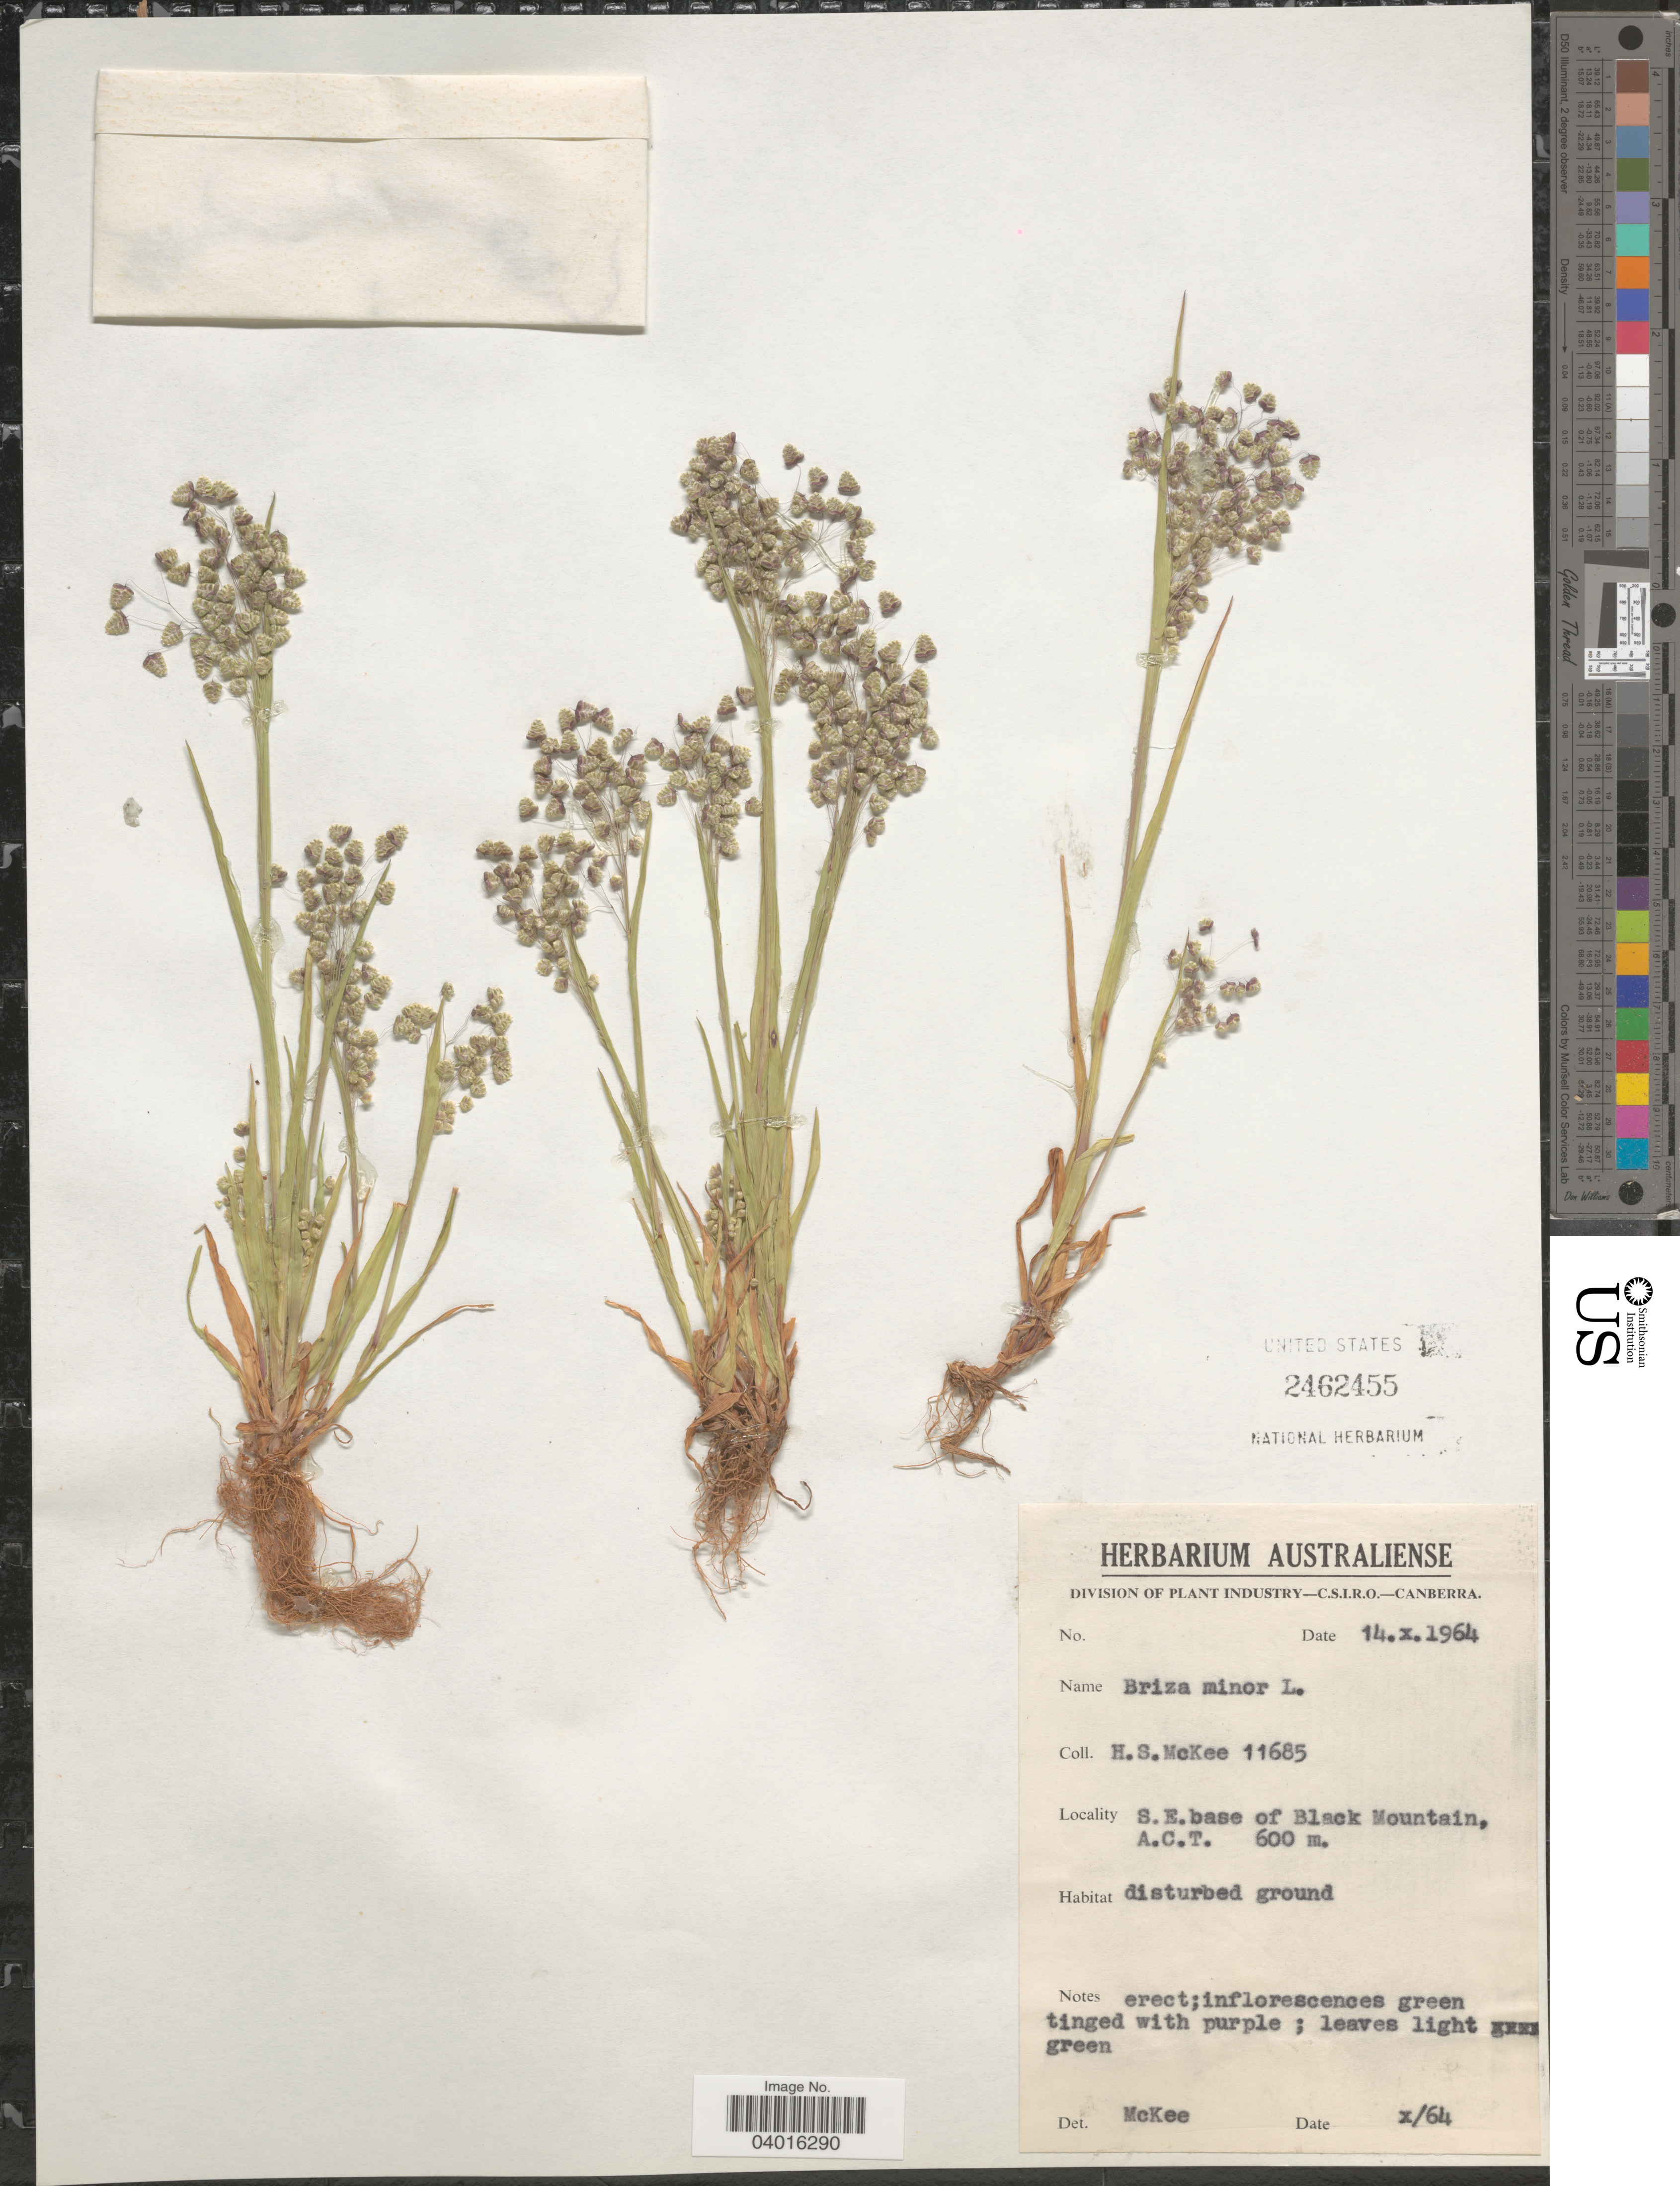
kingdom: Plantae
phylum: Tracheophyta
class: Liliopsida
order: Poales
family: Poaceae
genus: Briza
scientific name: Briza minor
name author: L.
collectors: H. S. McKee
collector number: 11685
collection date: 1964-10-14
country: Australia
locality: S. E. base of Black Mountain, A. C. T.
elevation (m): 600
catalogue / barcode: US 2462455